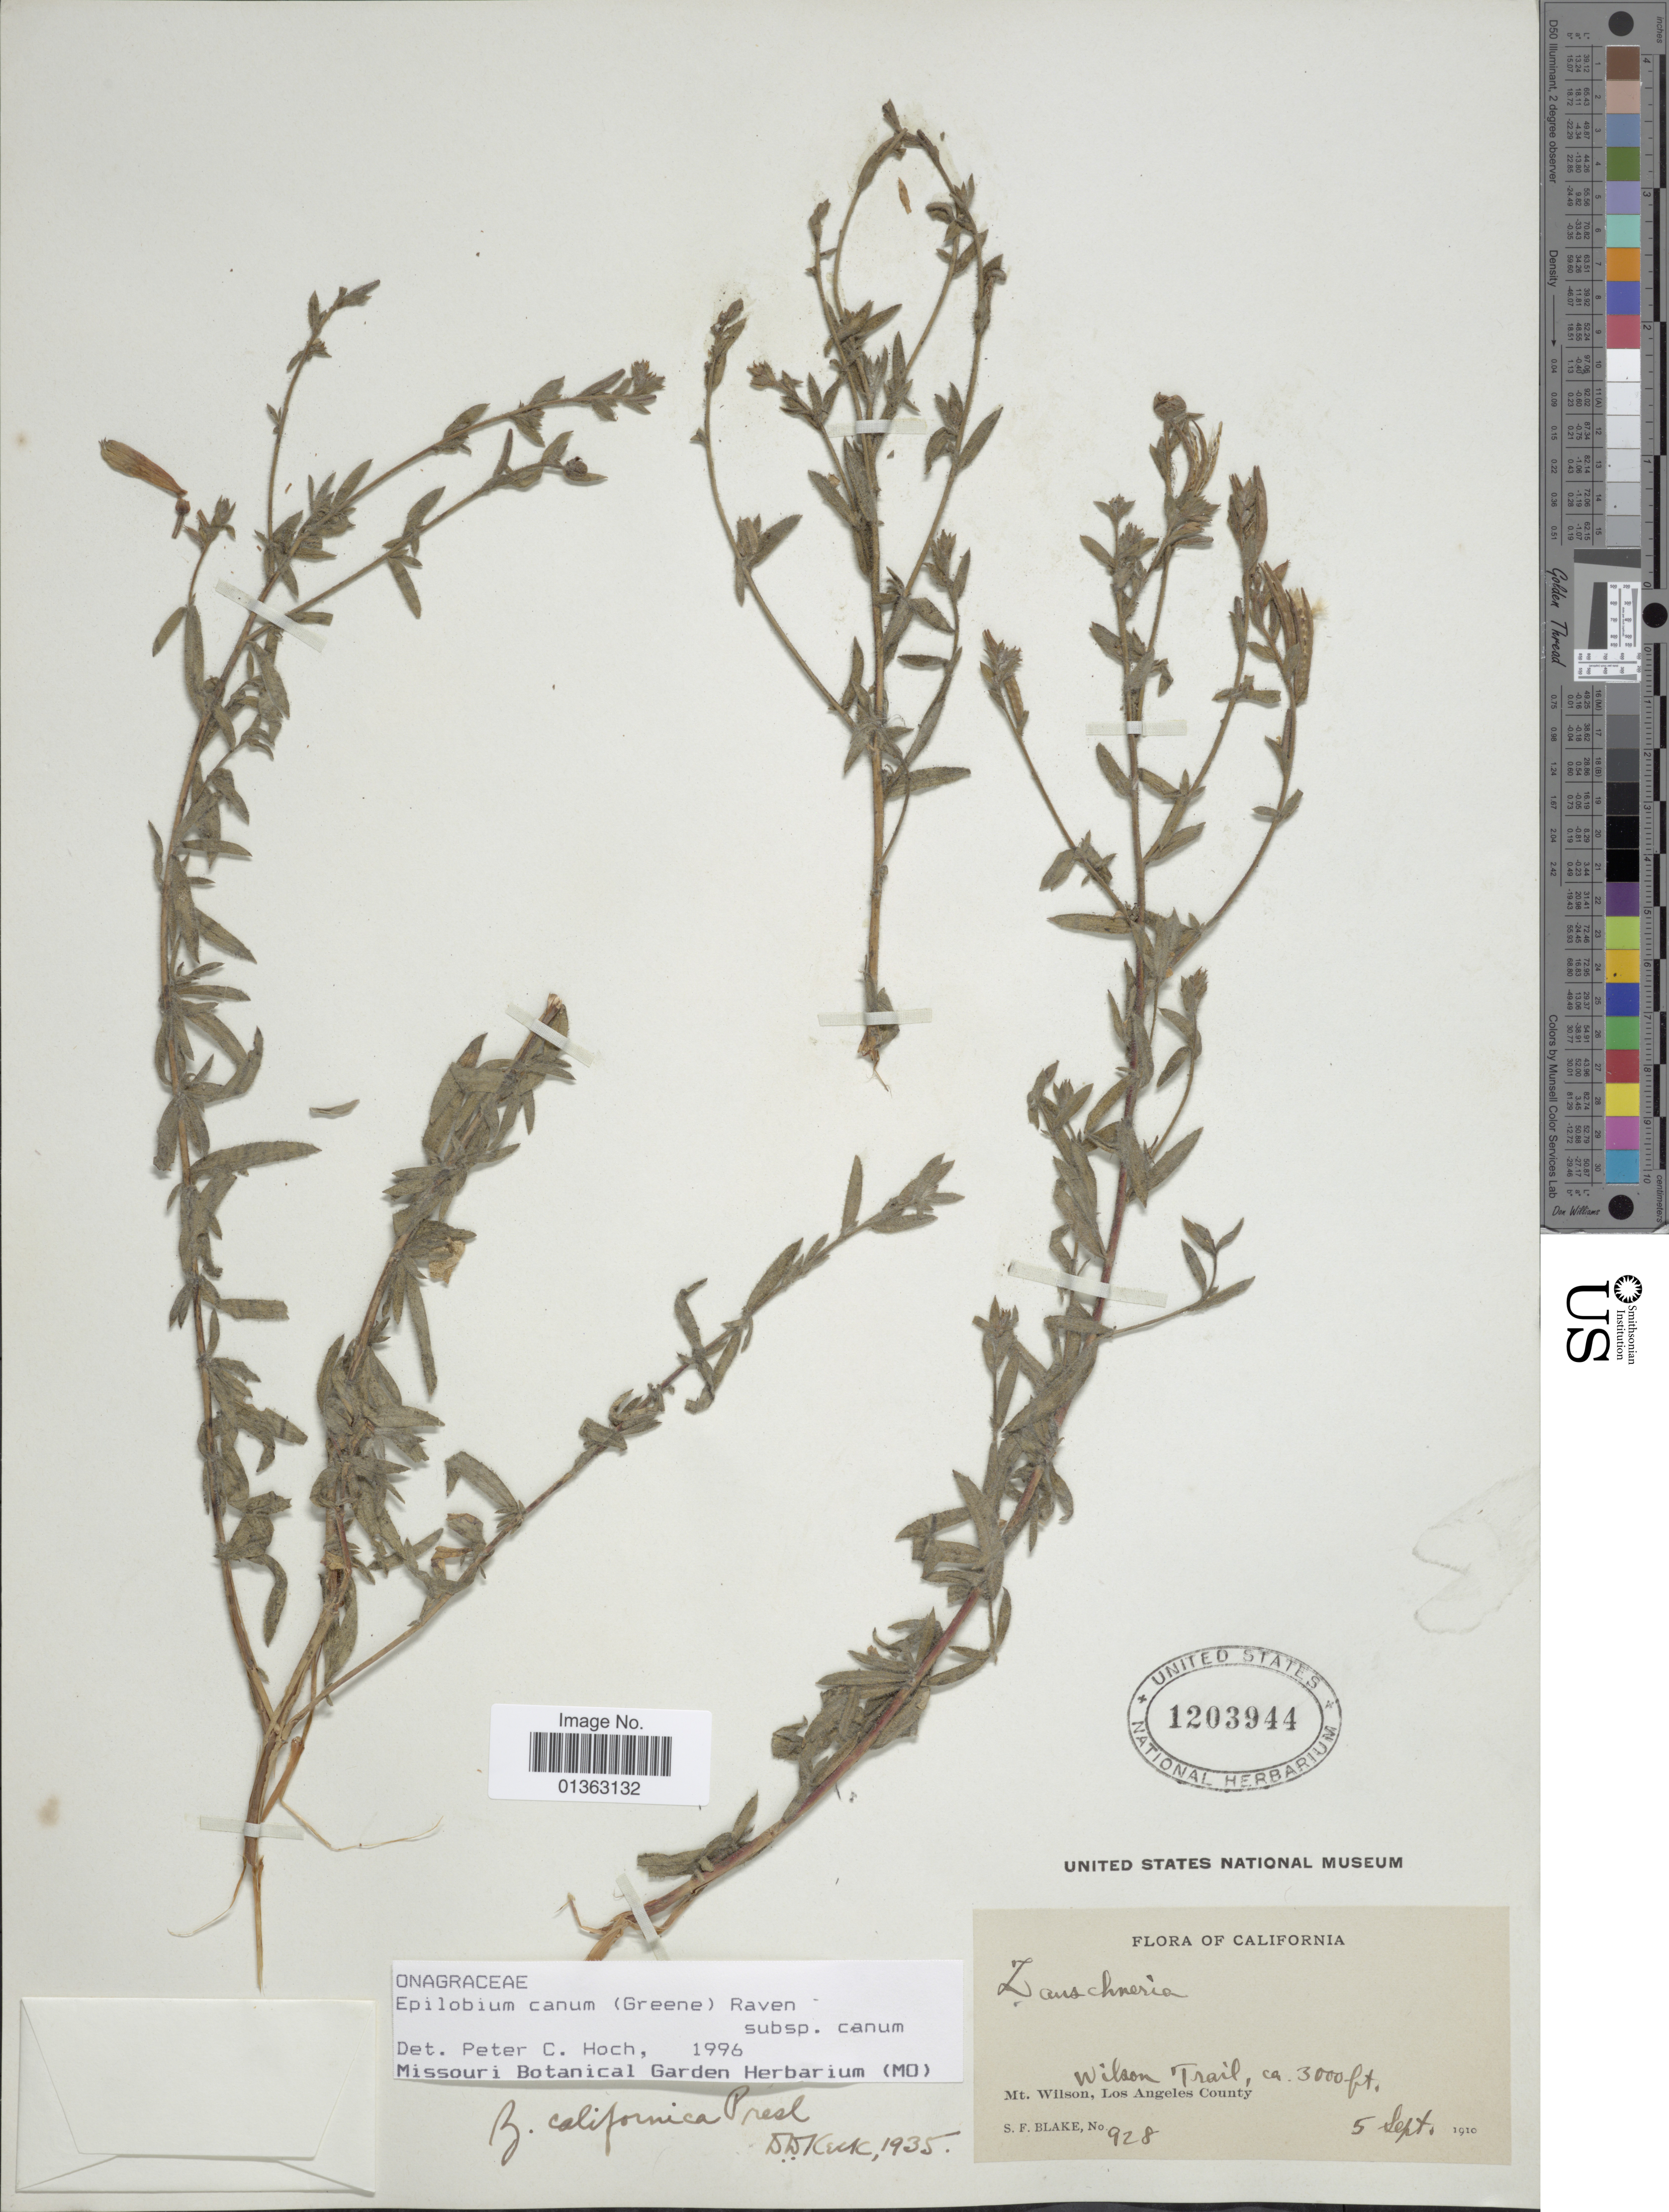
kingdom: Plantae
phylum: Tracheophyta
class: Magnoliopsida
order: Myrtales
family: Onagraceae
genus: Epilobium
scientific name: Epilobium canum subsp. canum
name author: (Greene) P.H. Raven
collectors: S. Blake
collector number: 928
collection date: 1910-09-05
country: United States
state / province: California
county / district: Los Angeles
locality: Wilson Trail. Mt. Wilson, Los Angeles County.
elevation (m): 914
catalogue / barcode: US 1203944